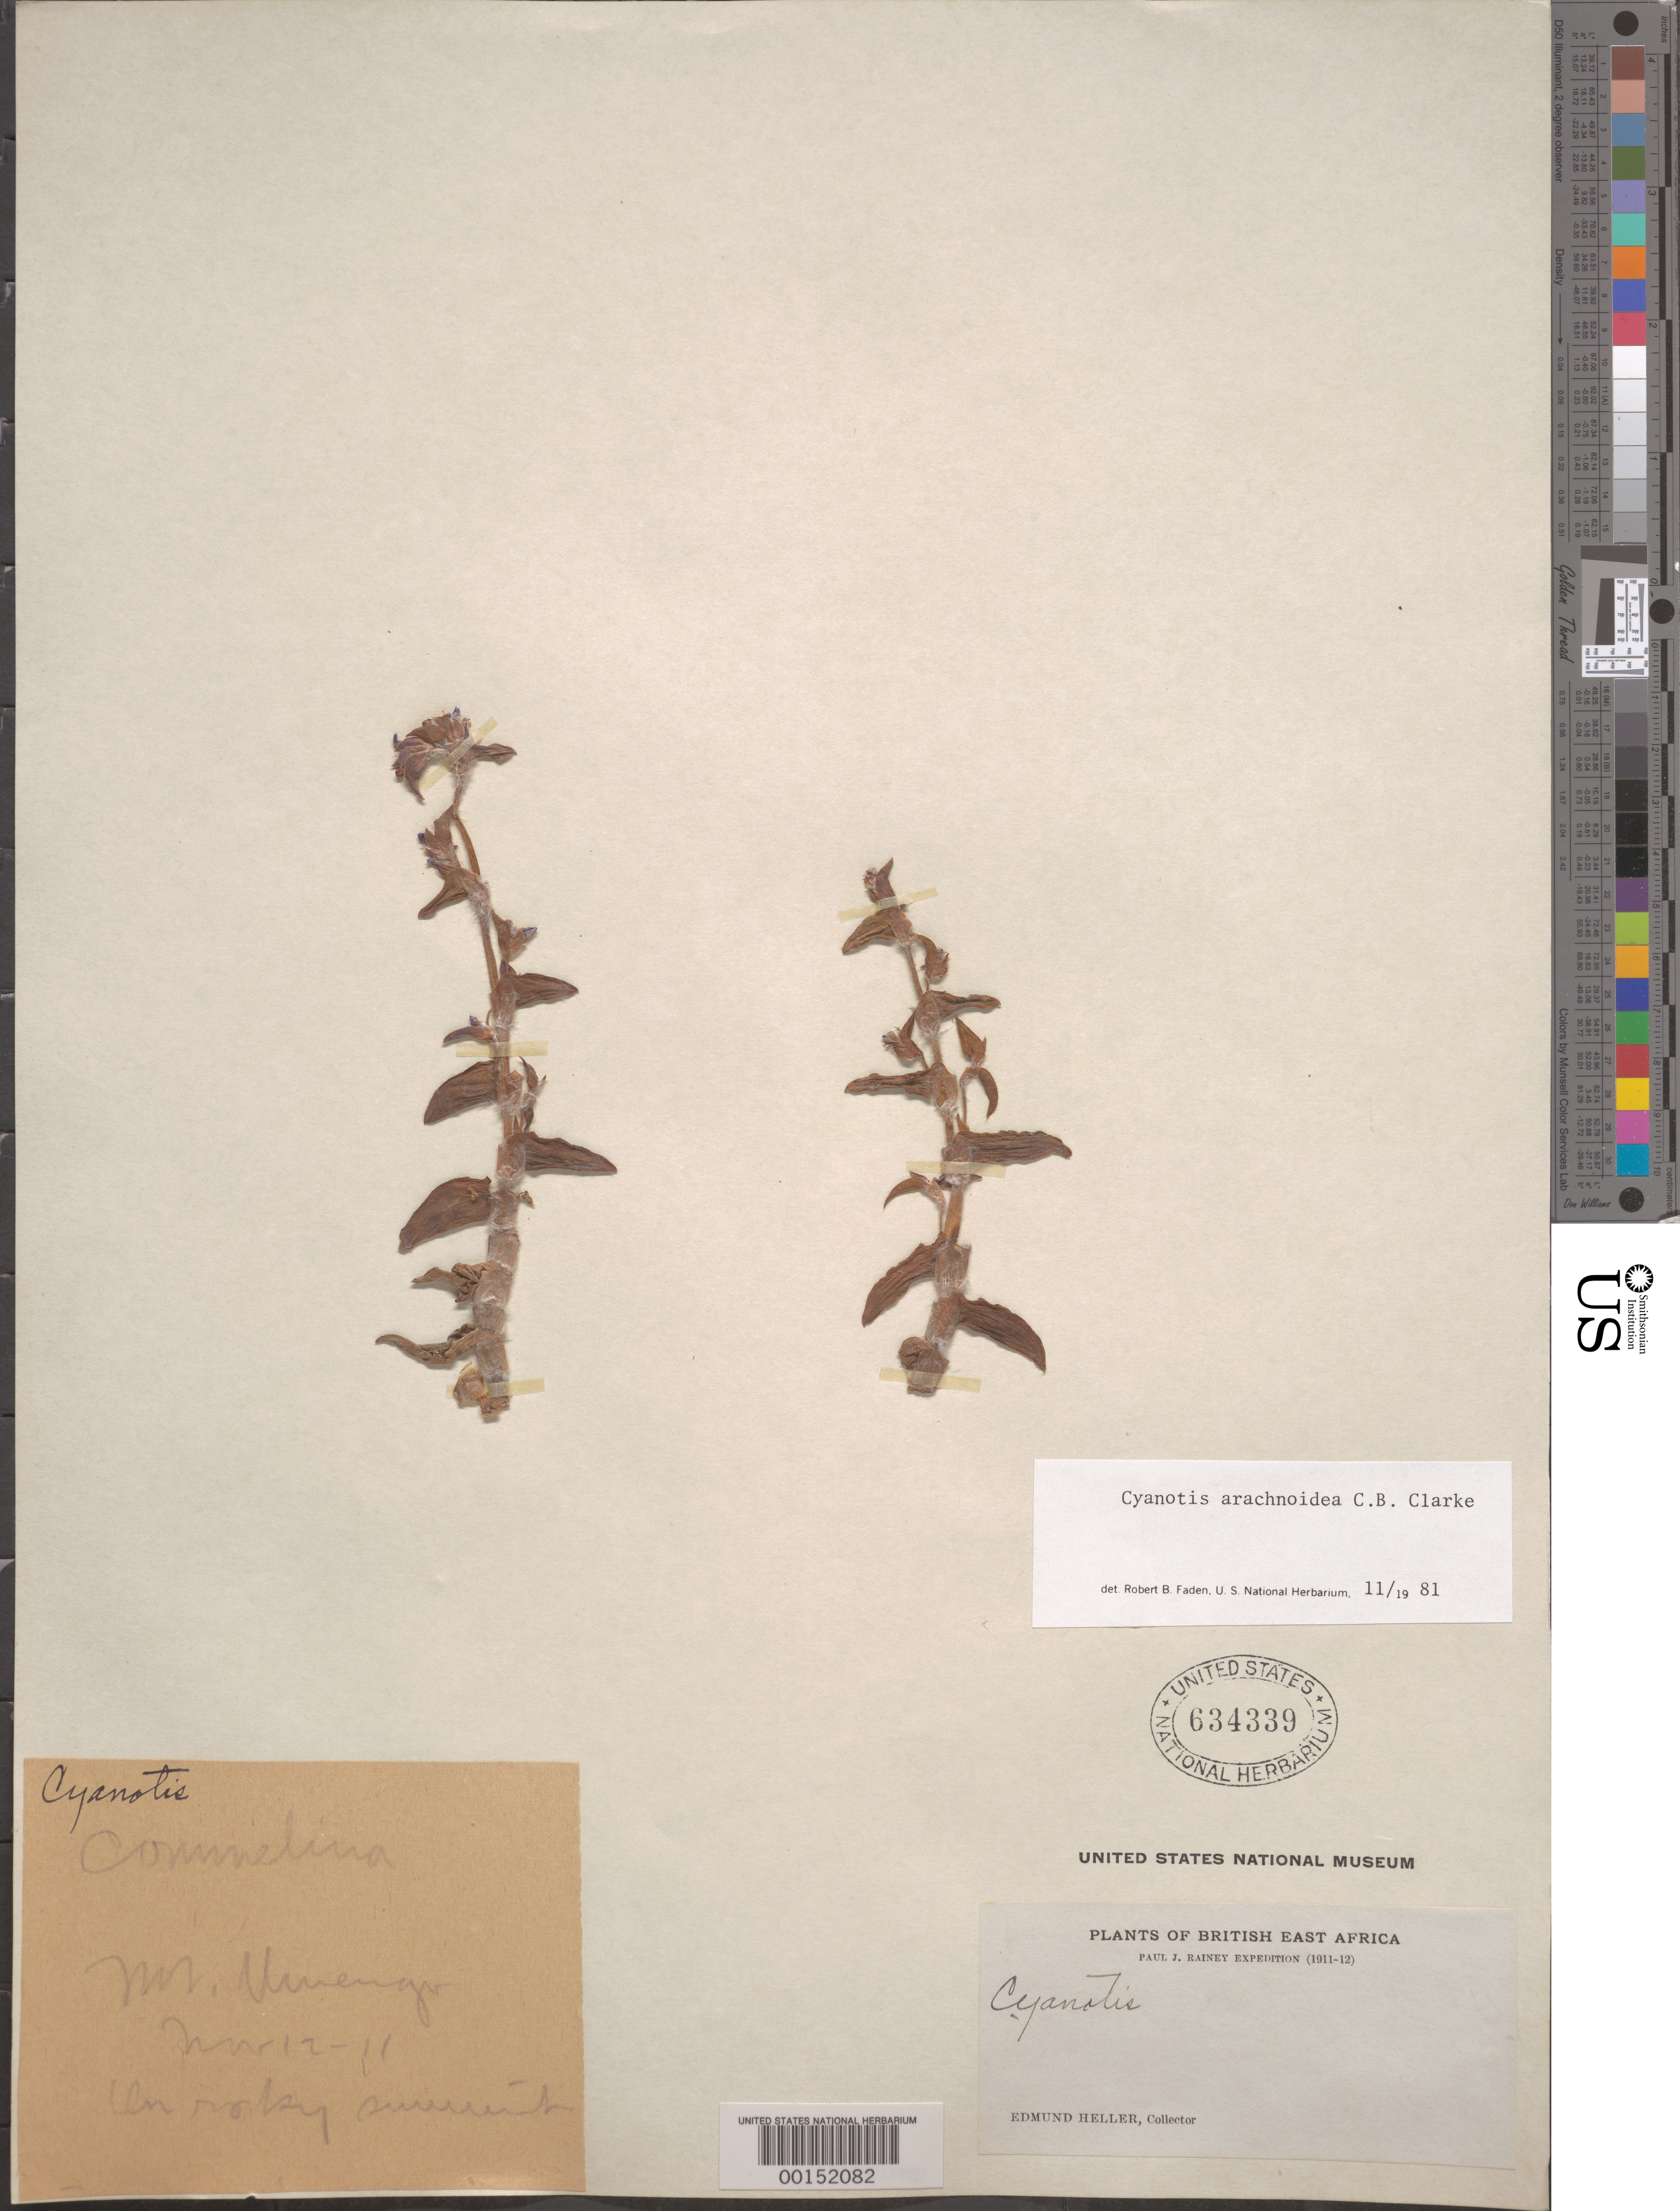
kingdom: Plantae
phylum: Tracheophyta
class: Liliopsida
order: Commelinales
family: Commelinaceae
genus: Cyanotis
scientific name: Cyanotis arachnoidea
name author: C.B. Clarke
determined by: Faden, Robert B., (US), Smithsonian Institution - National Museum of Natural History (UNITED STATES)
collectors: E. Heller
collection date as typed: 1911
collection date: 1911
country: Kenya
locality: Mt. umengo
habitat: Rocky savannah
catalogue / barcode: US 634339